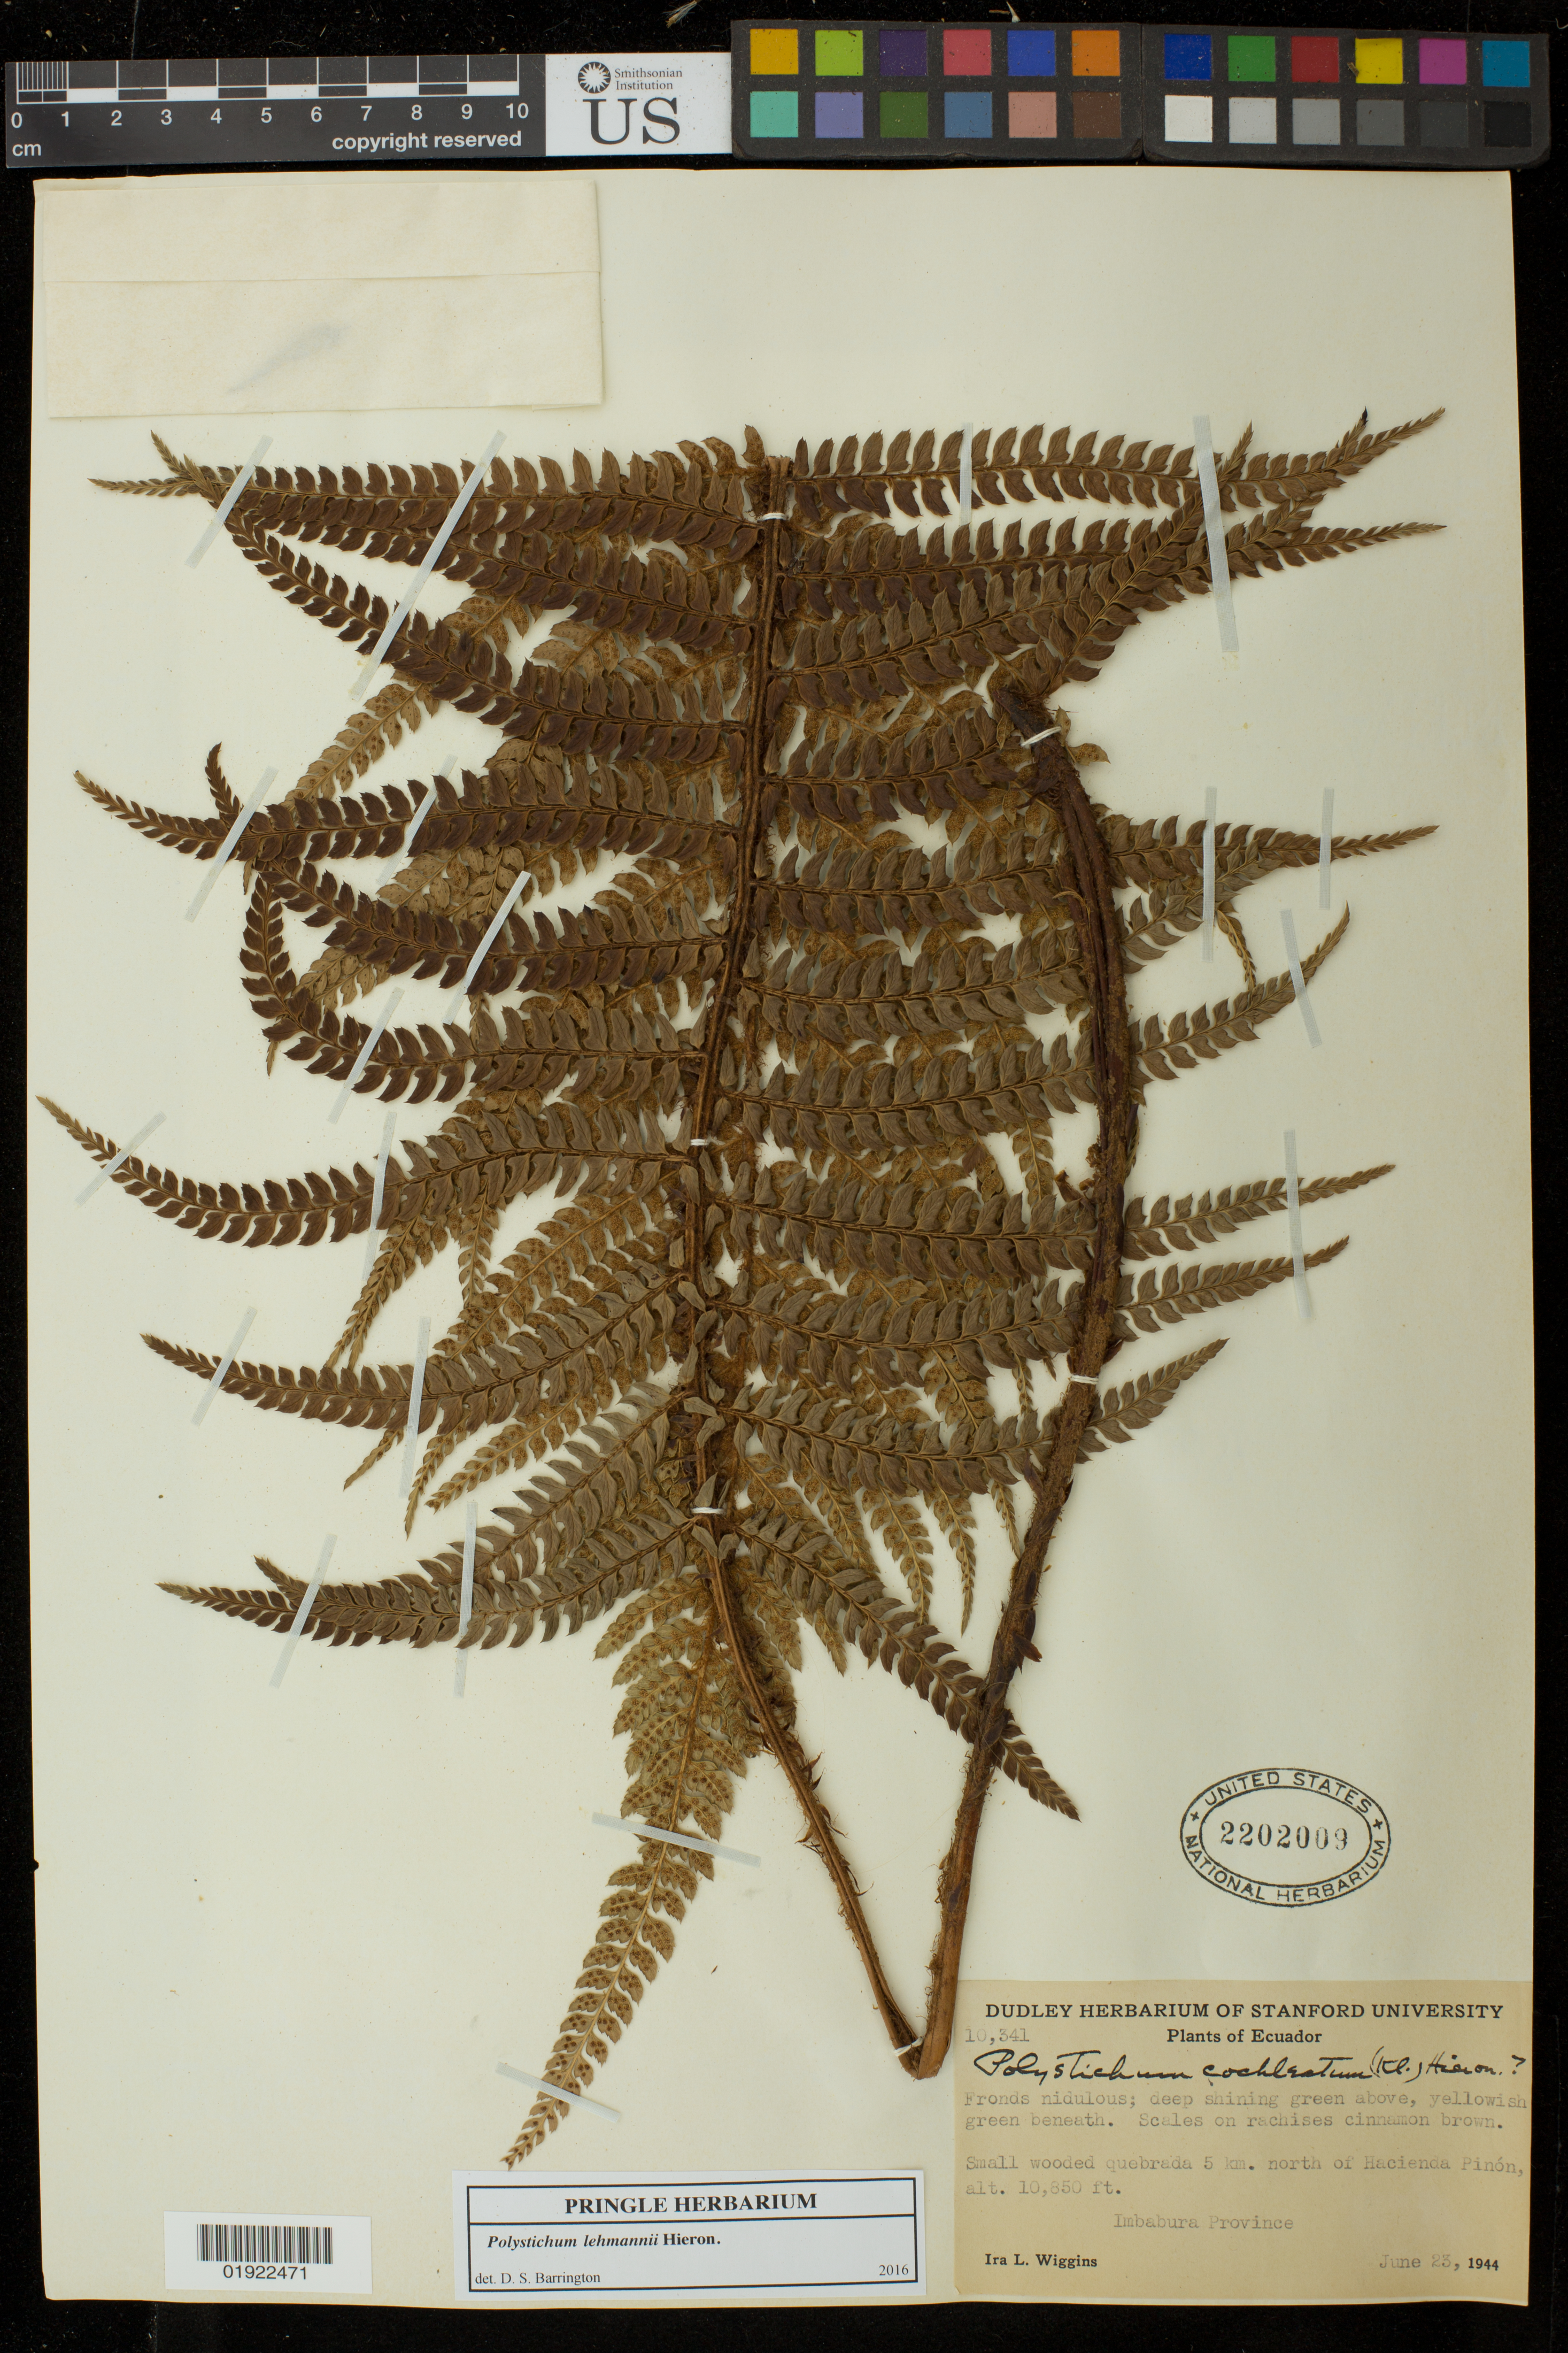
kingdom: Plantae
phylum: Tracheophyta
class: Polypodiopsida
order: Polypodiales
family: Dryopteridaceae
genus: Polystichum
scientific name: Polystichum lehmannii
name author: Hieron.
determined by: Barrington, D. S., Curator (VT), University of Vermont (UNITED STATES)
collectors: I. L. Wiggins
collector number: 10,341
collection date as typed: June 23, 1944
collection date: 1944-06-23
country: Ecuador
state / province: Imbabura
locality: small wooded quebrada 5 km. north of Hacienda Pinon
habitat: small wooded quebrada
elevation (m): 3307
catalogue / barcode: US 2202009